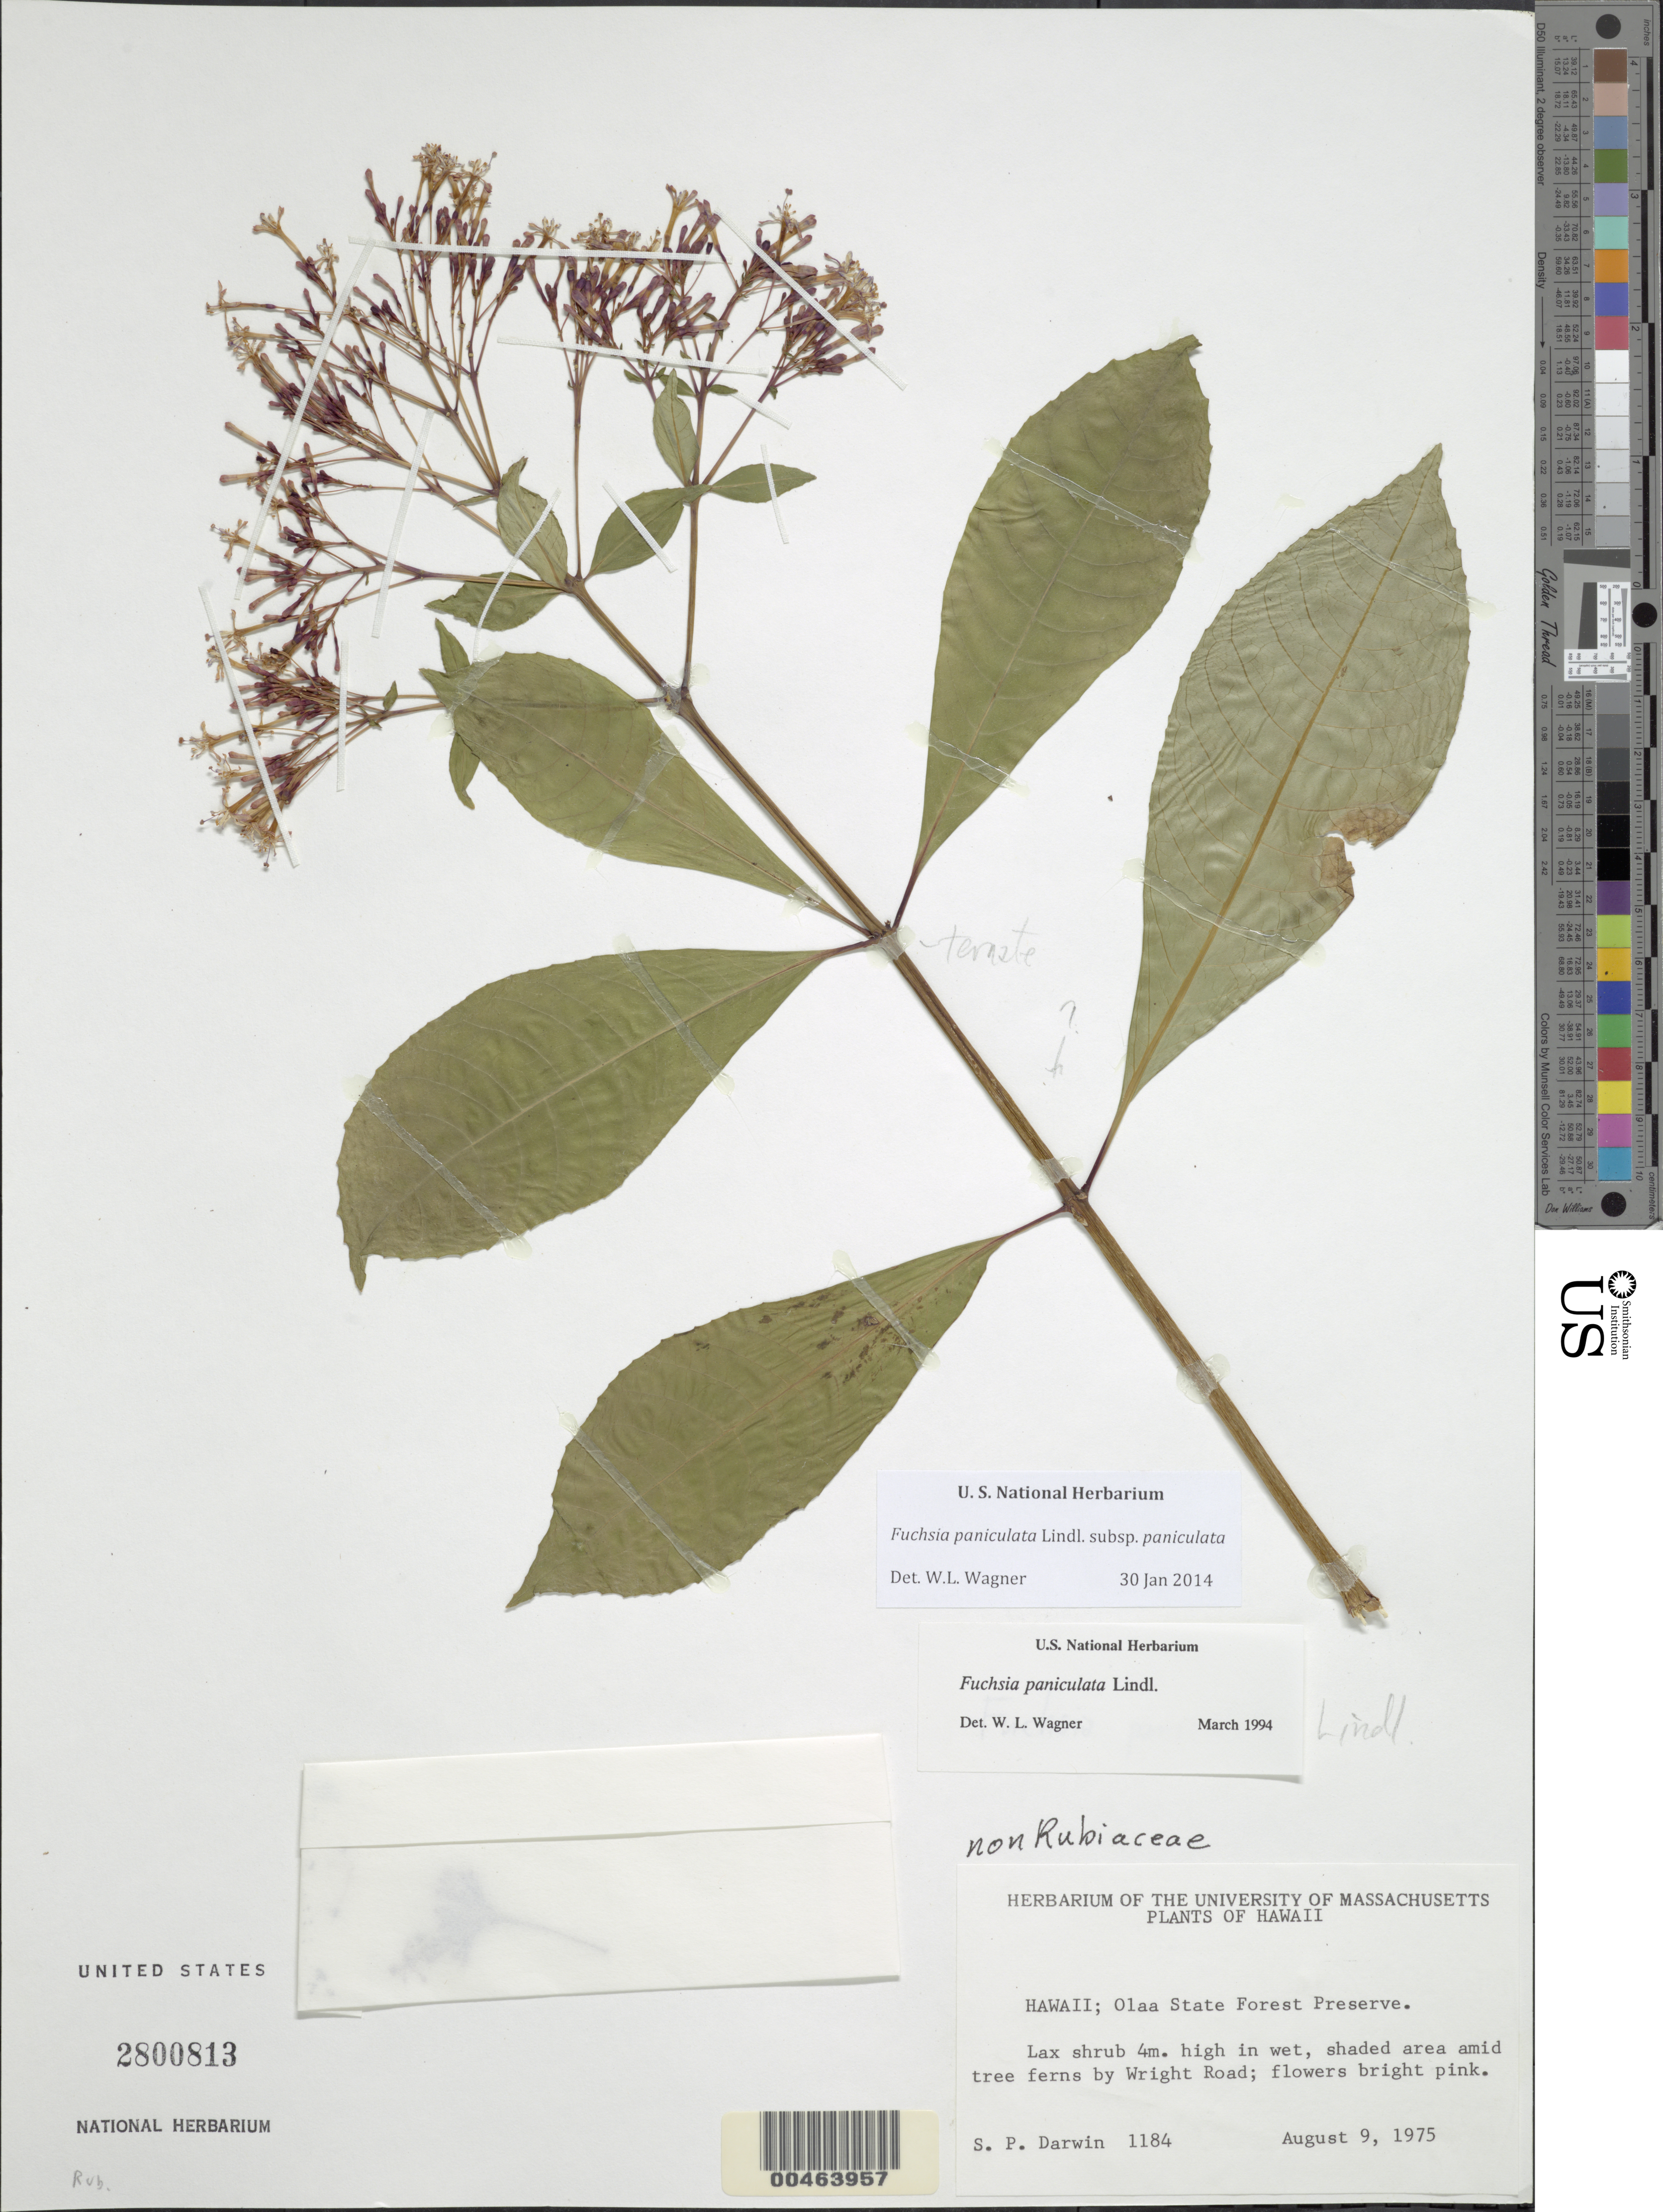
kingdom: Plantae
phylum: Tracheophyta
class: Magnoliopsida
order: Myrtales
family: Onagraceae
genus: Fuchsia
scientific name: Fuchsia paniculata subsp. paniculata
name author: Lindl.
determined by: Wagner, W. L., (BOT), Smithsonian Institution - National Museum of Natural History (UNITED STATES)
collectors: S. P. Darwin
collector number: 1184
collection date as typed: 9 Aug 1975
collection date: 1975-08-09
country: United States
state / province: Hawaii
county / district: Hawaii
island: Hawaii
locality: Olaa State Forest Preserve, by Wright Road.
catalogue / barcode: US 2800813